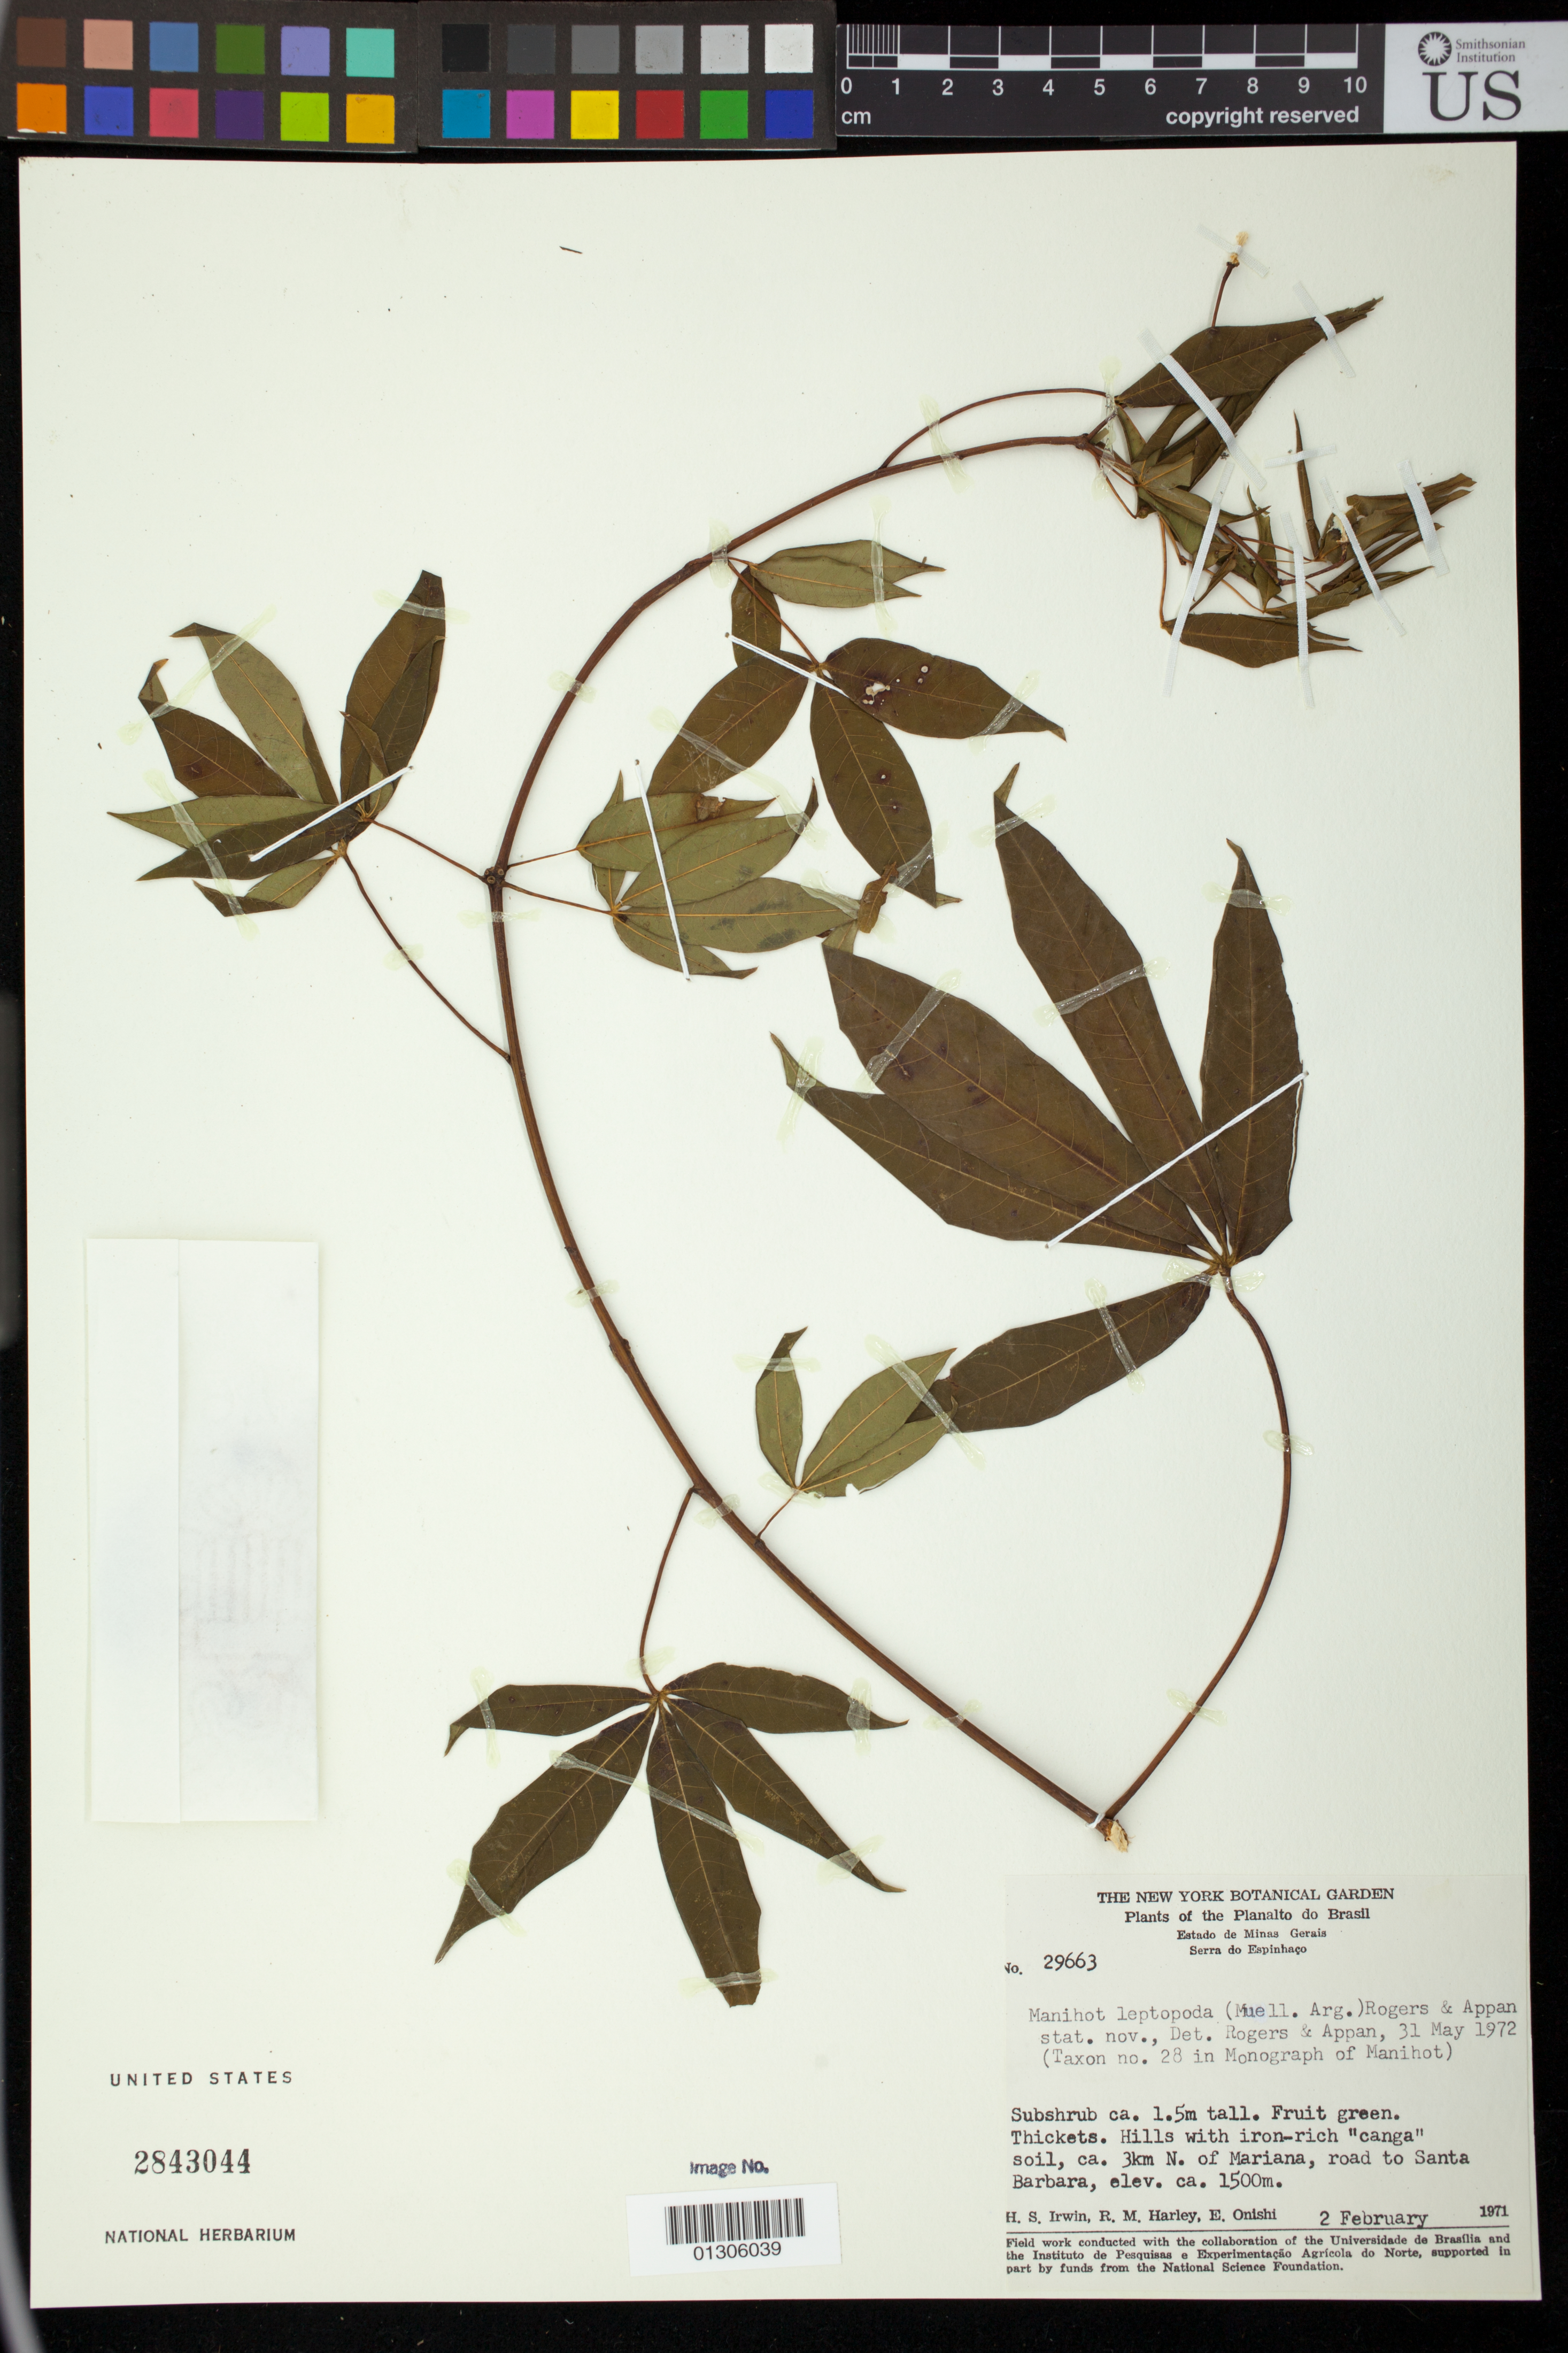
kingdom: Plantae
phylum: Tracheophyta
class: Magnoliopsida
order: Malpighiales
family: Euphorbiaceae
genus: Manihot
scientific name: Manihot leptopoda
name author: (Müll. Arg.) D.J. Rogers & Appan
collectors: H. Irwin, R. M. Harley & E. Onishi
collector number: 29663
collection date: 1971-02-02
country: Brazil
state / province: Minas Gerais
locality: Serra do Espinhago.ca. 3km N. of Mariana, road to Santa Barbara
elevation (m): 1500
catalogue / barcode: US 2843044